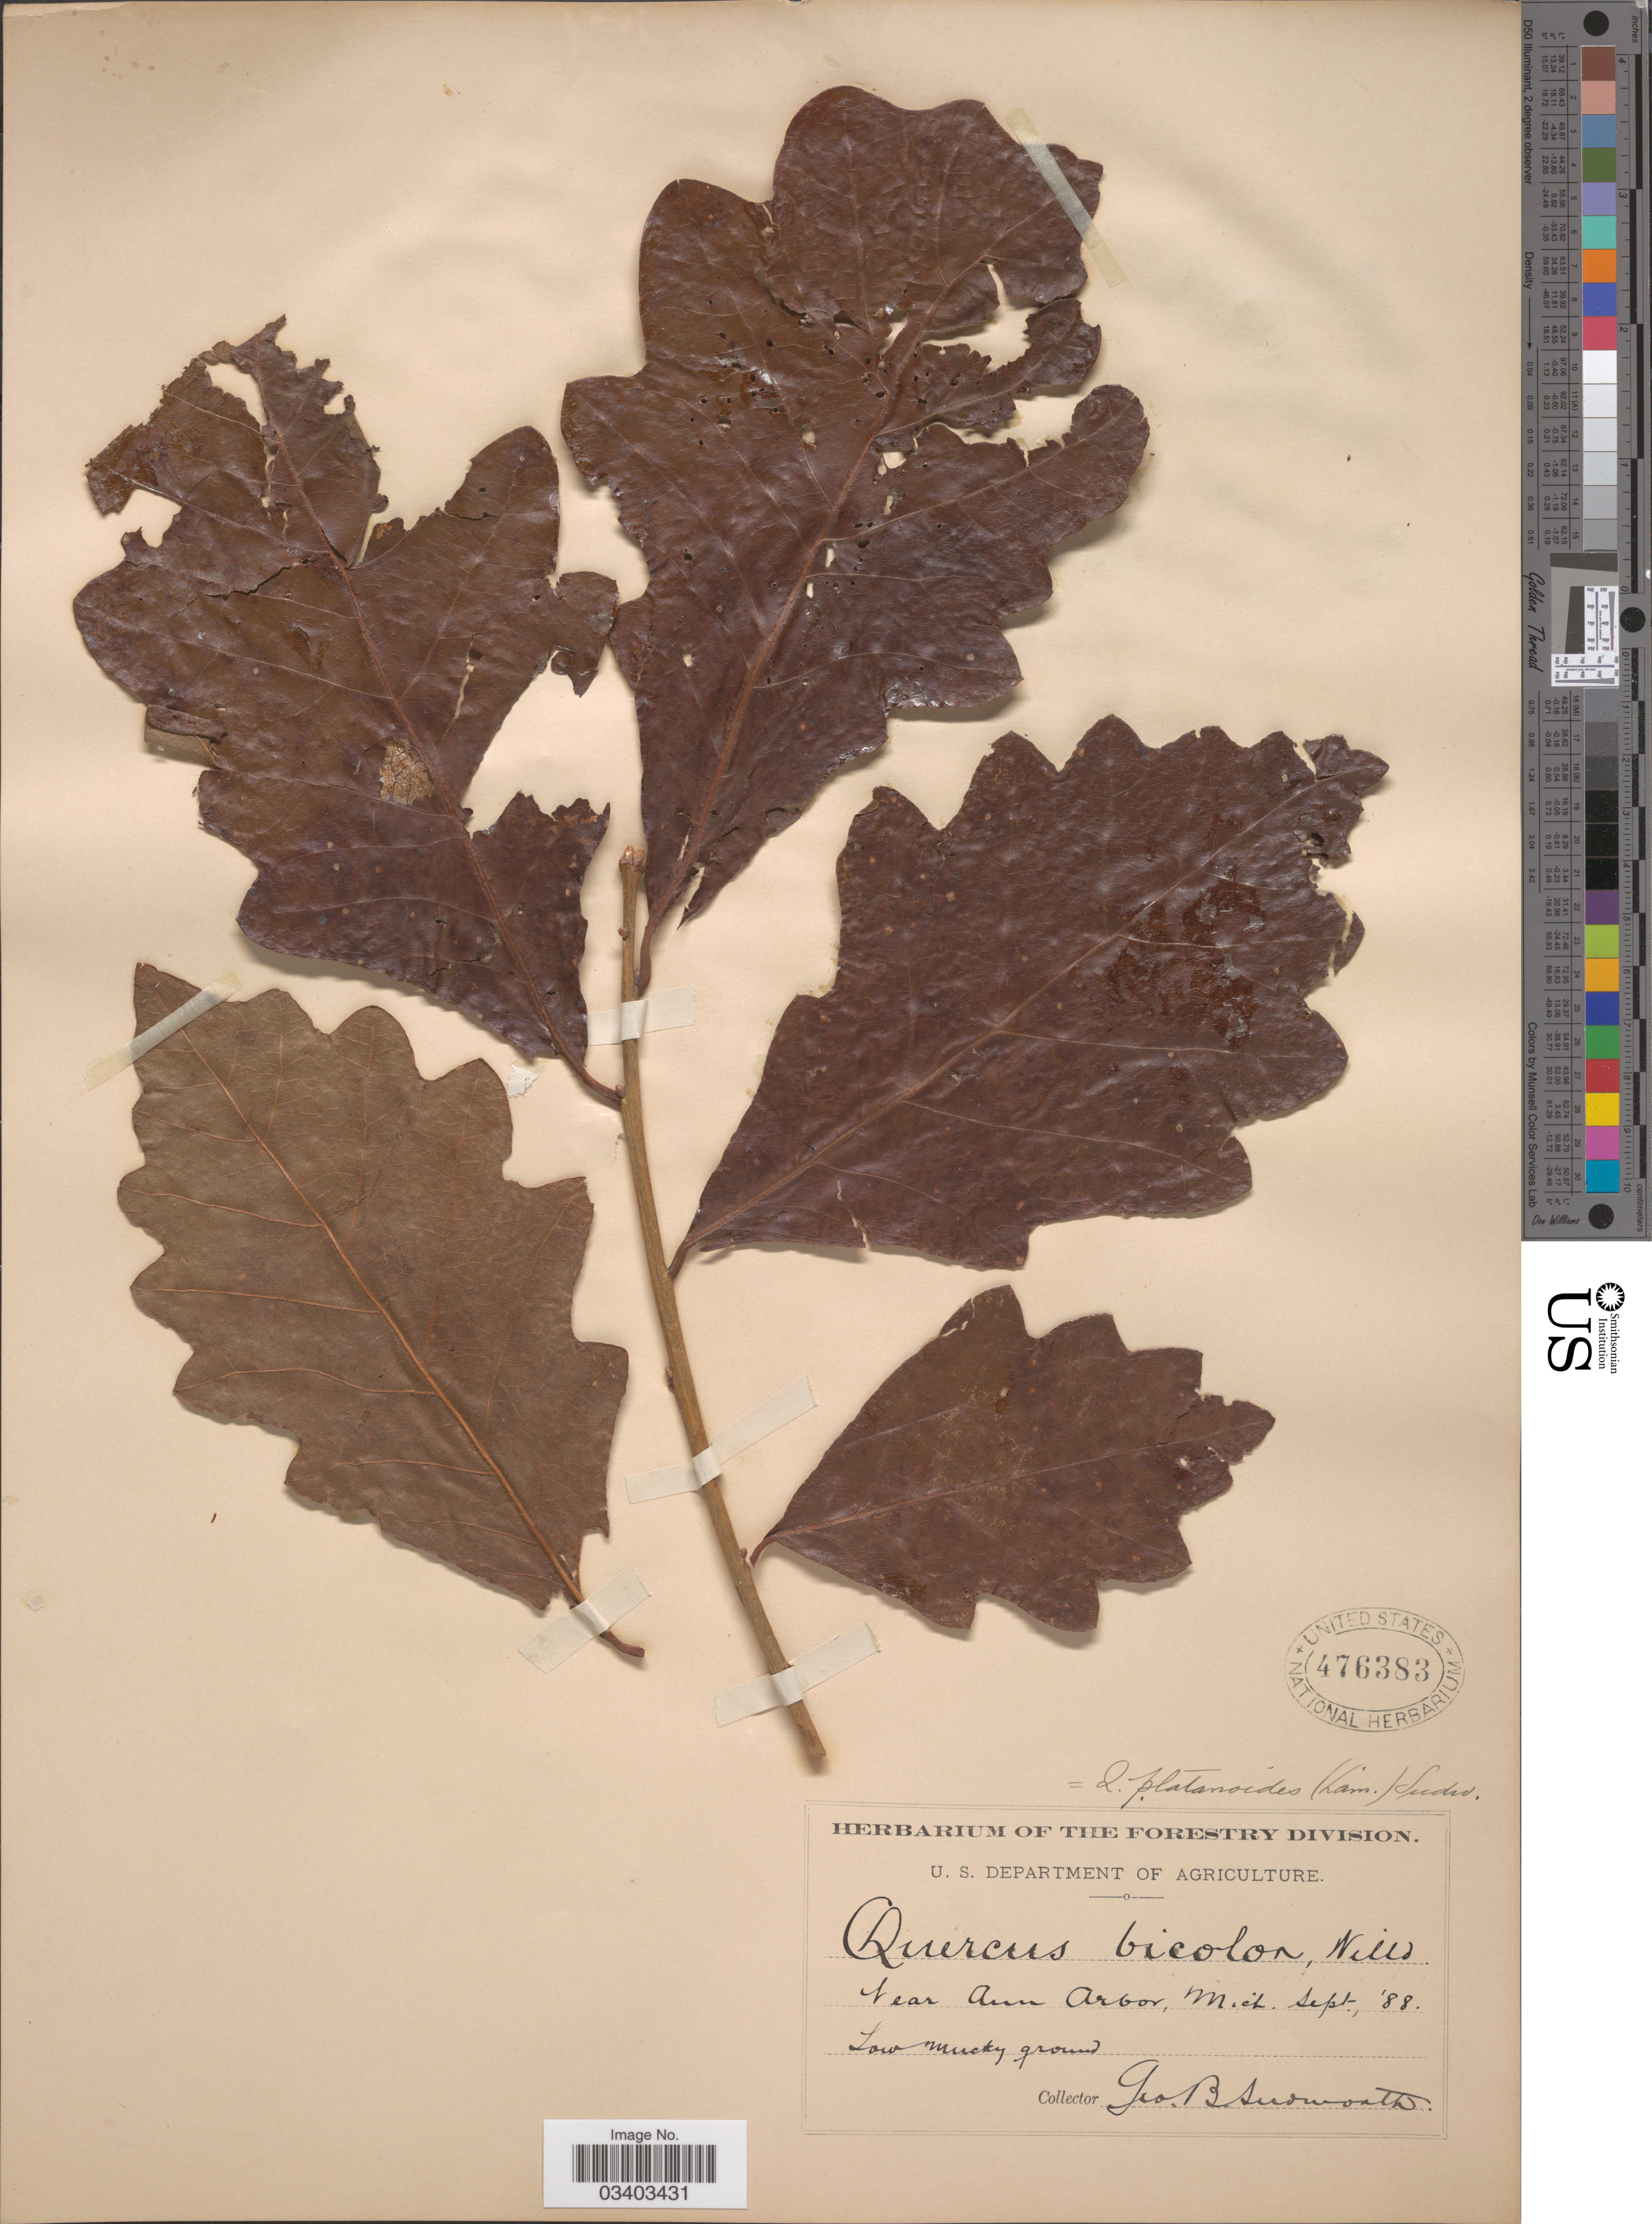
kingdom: Plantae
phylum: Tracheophyta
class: Magnoliopsida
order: Fagales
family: Fagaceae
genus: Quercus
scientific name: Quercus bicolor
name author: Willd.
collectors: G. B. Sudworth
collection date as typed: Transcribed d/m/y: /8/88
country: United States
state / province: Michigan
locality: Near Ann Arbor.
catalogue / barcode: US 476383